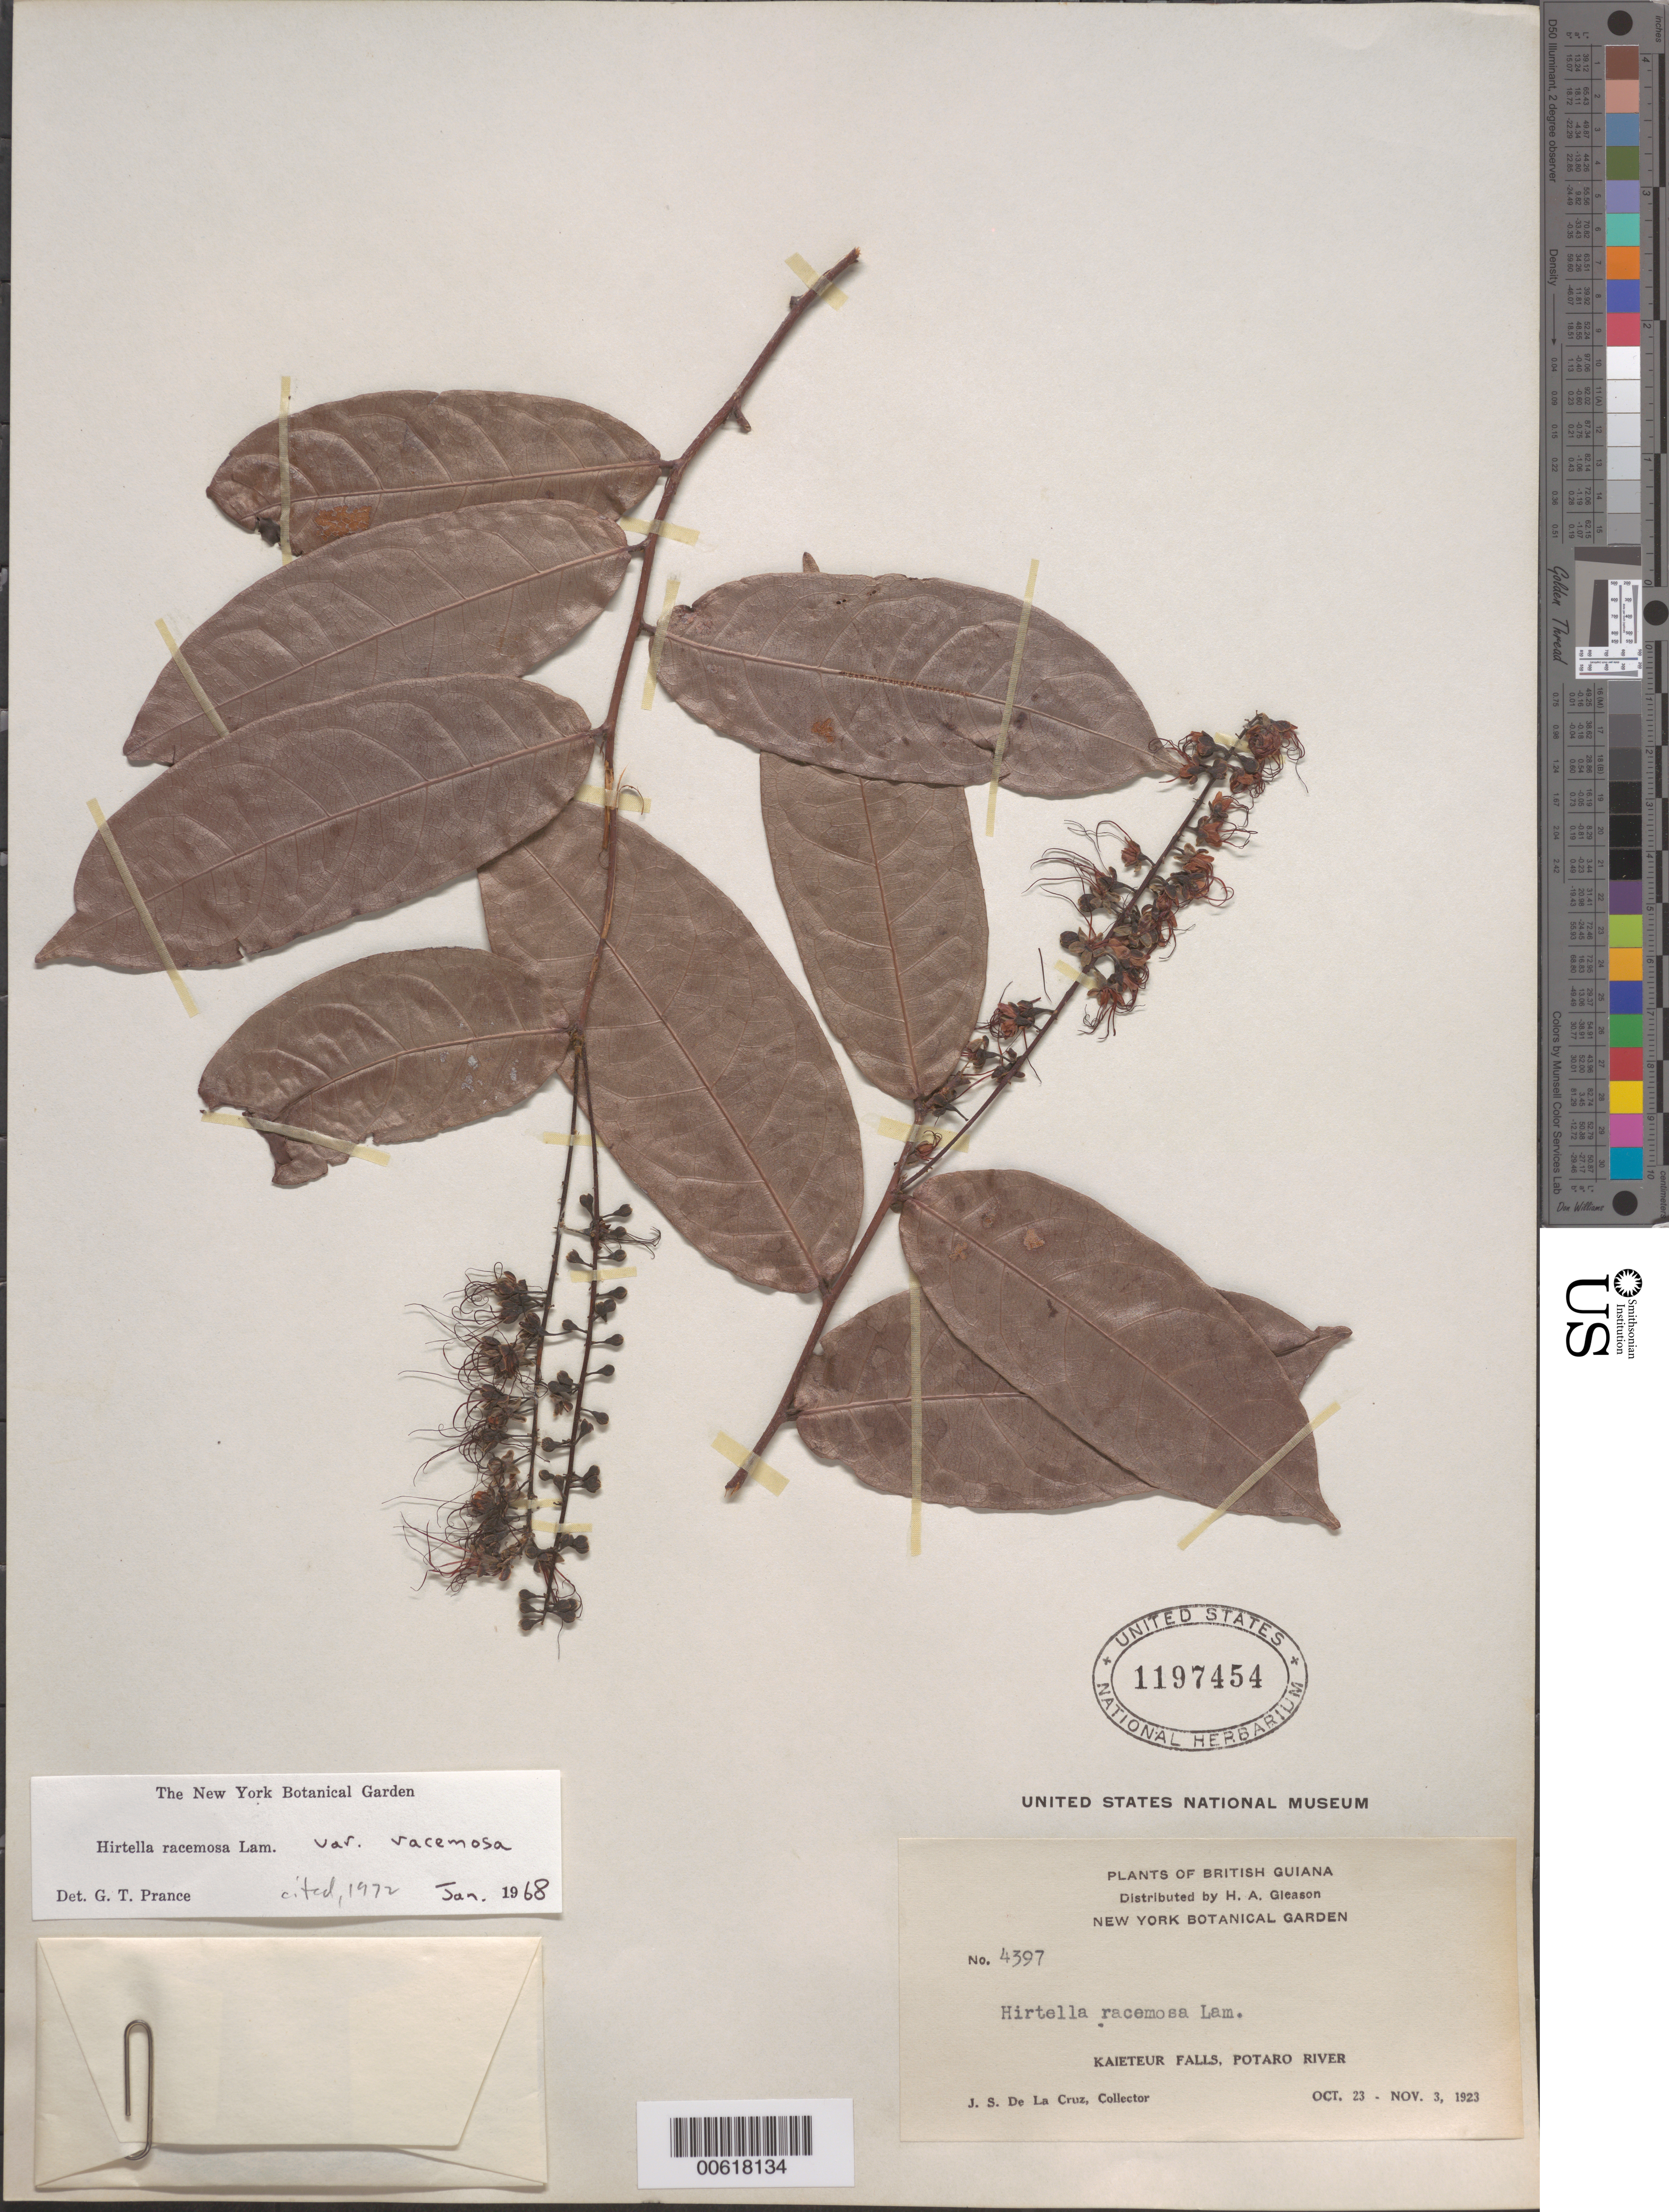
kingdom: Plantae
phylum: Tracheophyta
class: Magnoliopsida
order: Malpighiales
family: Chrysobalanaceae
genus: Hirtella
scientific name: Hirtella racemosa var. racemosa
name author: Lam.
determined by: Prance, G. T.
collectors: J. S. de la Cruz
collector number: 4397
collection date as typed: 23-Oct-23 to 3-Nov-23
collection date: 1923-10-23/1923-11-03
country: Guyana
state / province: Potaro-Siparuni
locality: Kaieteur Falls, Potaro R.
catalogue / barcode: US 1197454